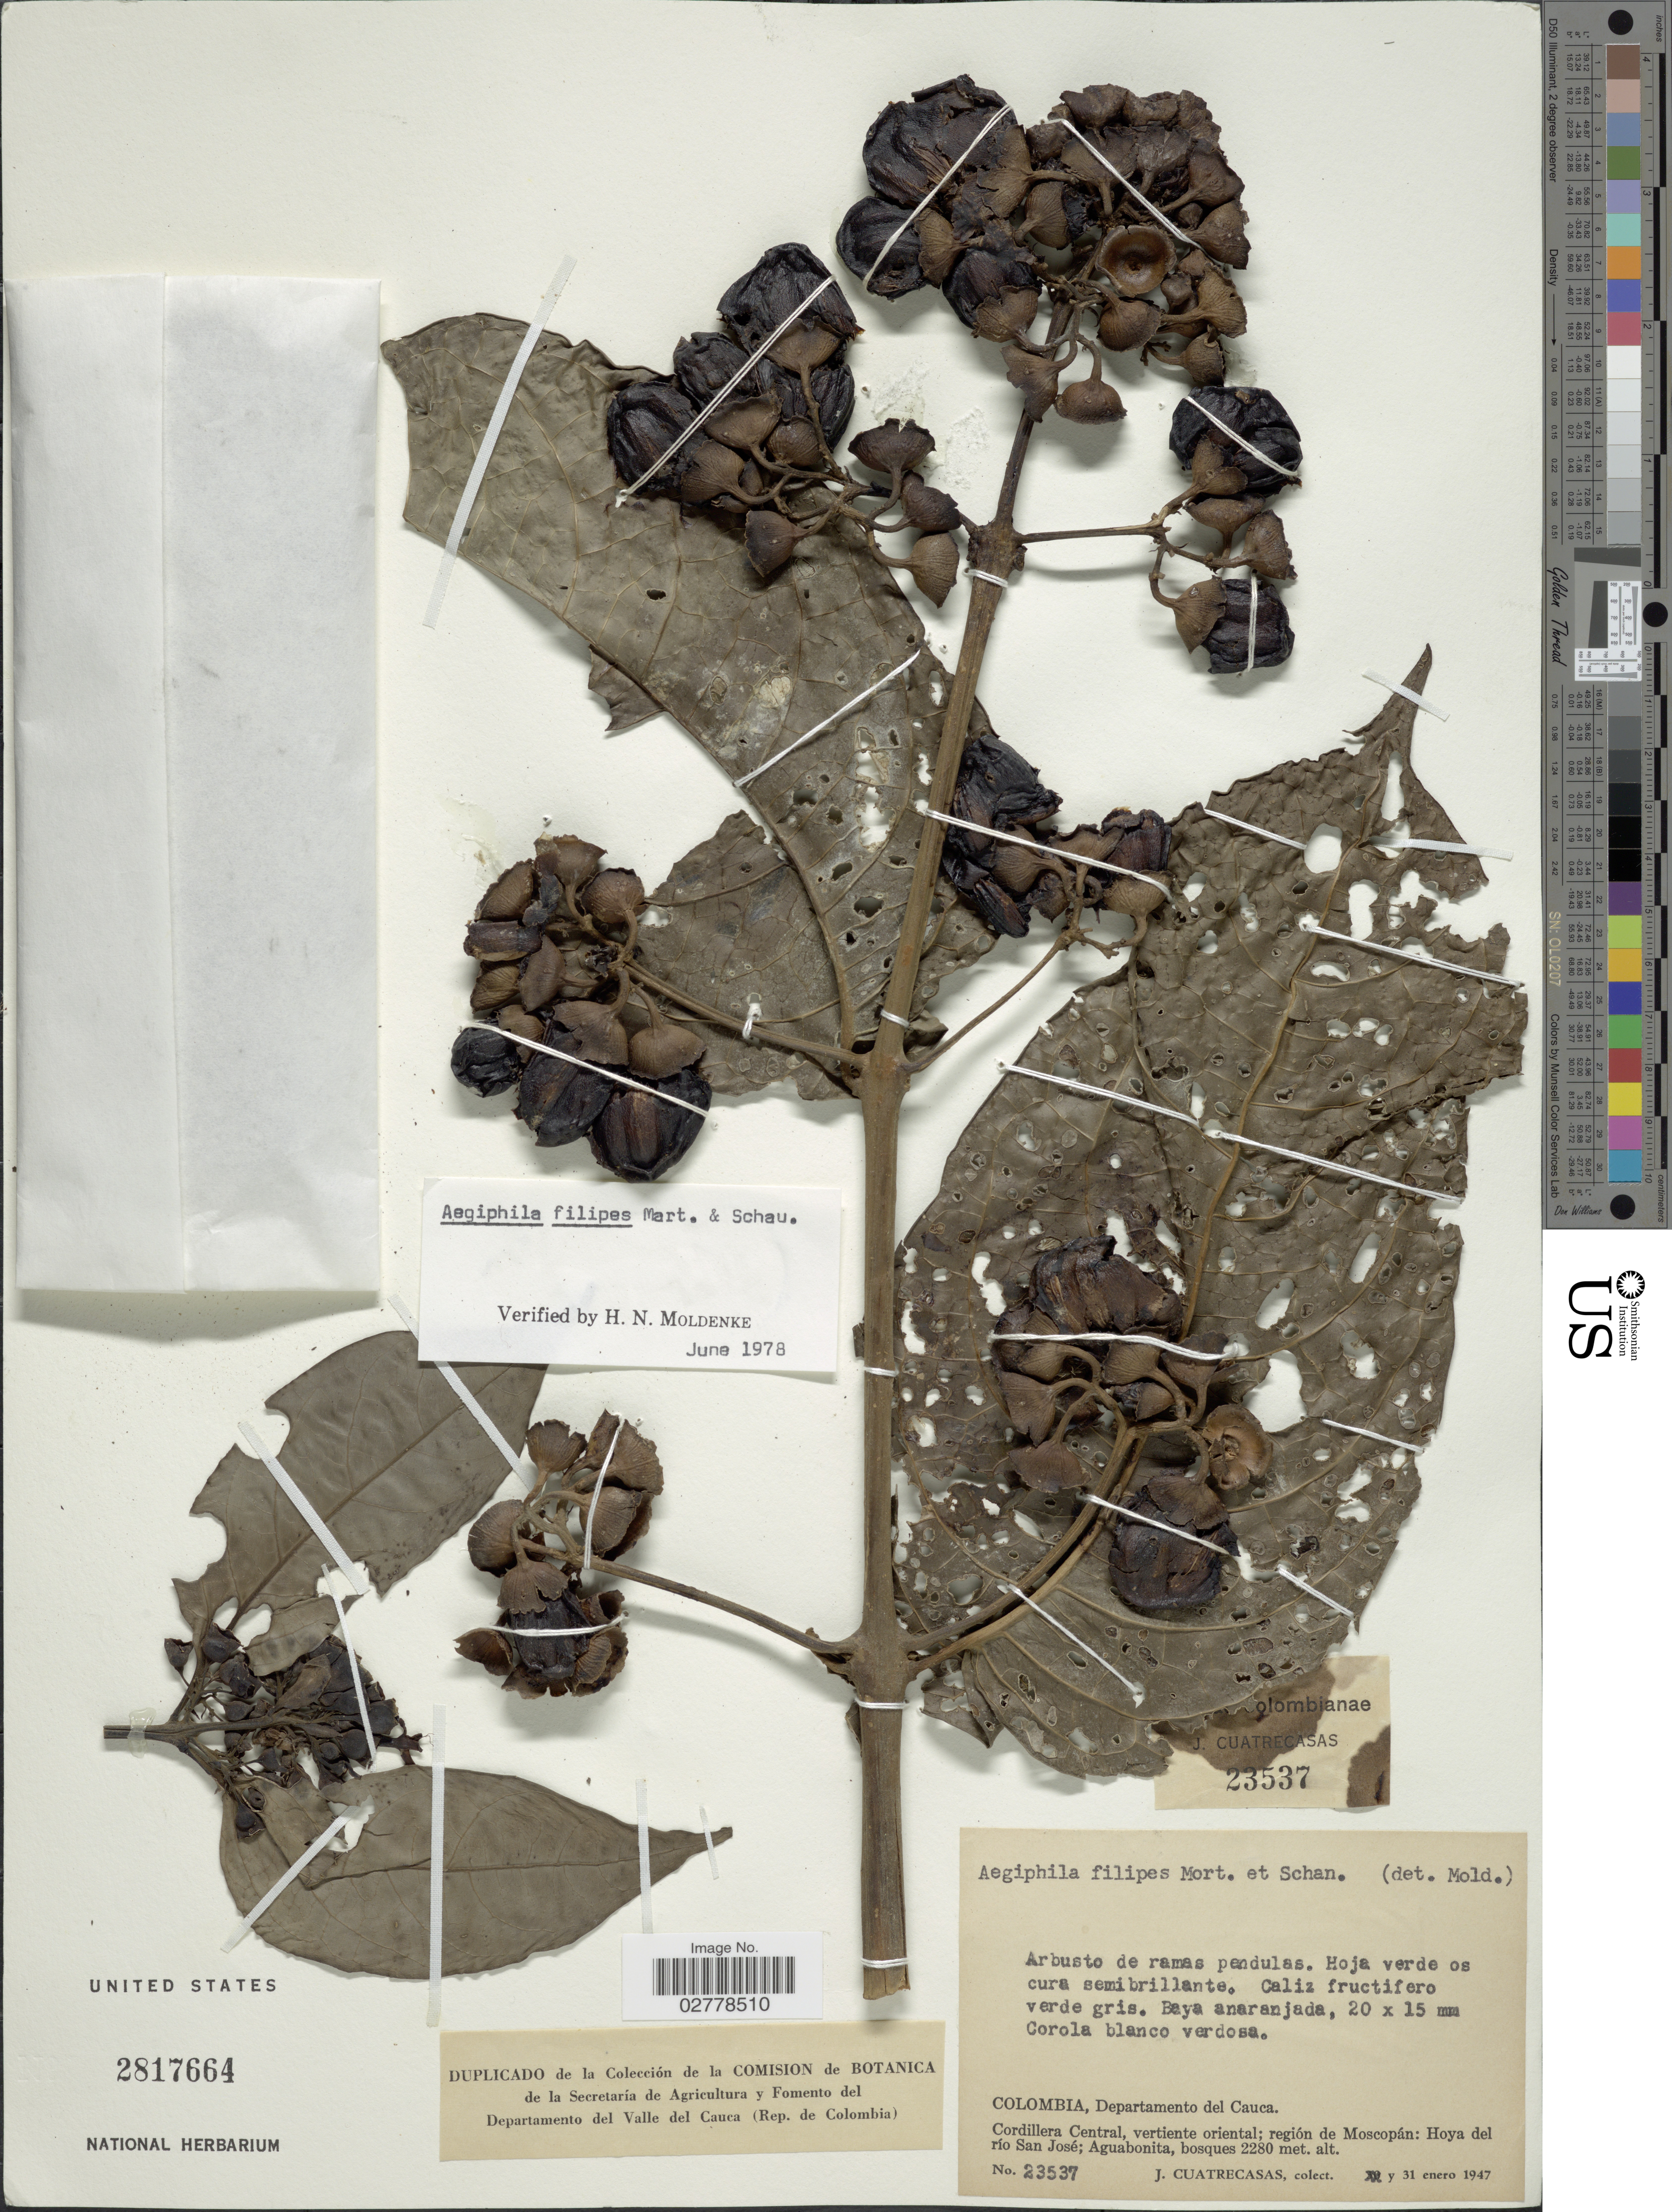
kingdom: Plantae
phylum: Tracheophyta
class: Magnoliopsida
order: Lamiales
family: Lamiaceae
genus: Aegiphila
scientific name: Aegiphila filipes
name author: Mart. & Schauer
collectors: J. Cuatrecasas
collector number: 23537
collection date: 1947-01-31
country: Colombia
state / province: Cauca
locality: Departamento del Cauca. Cordillera Central, vertiente oriental; región de Moscopán: Hoya del río San José; Aguabonita, bosques.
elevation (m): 2280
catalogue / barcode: US 2817664